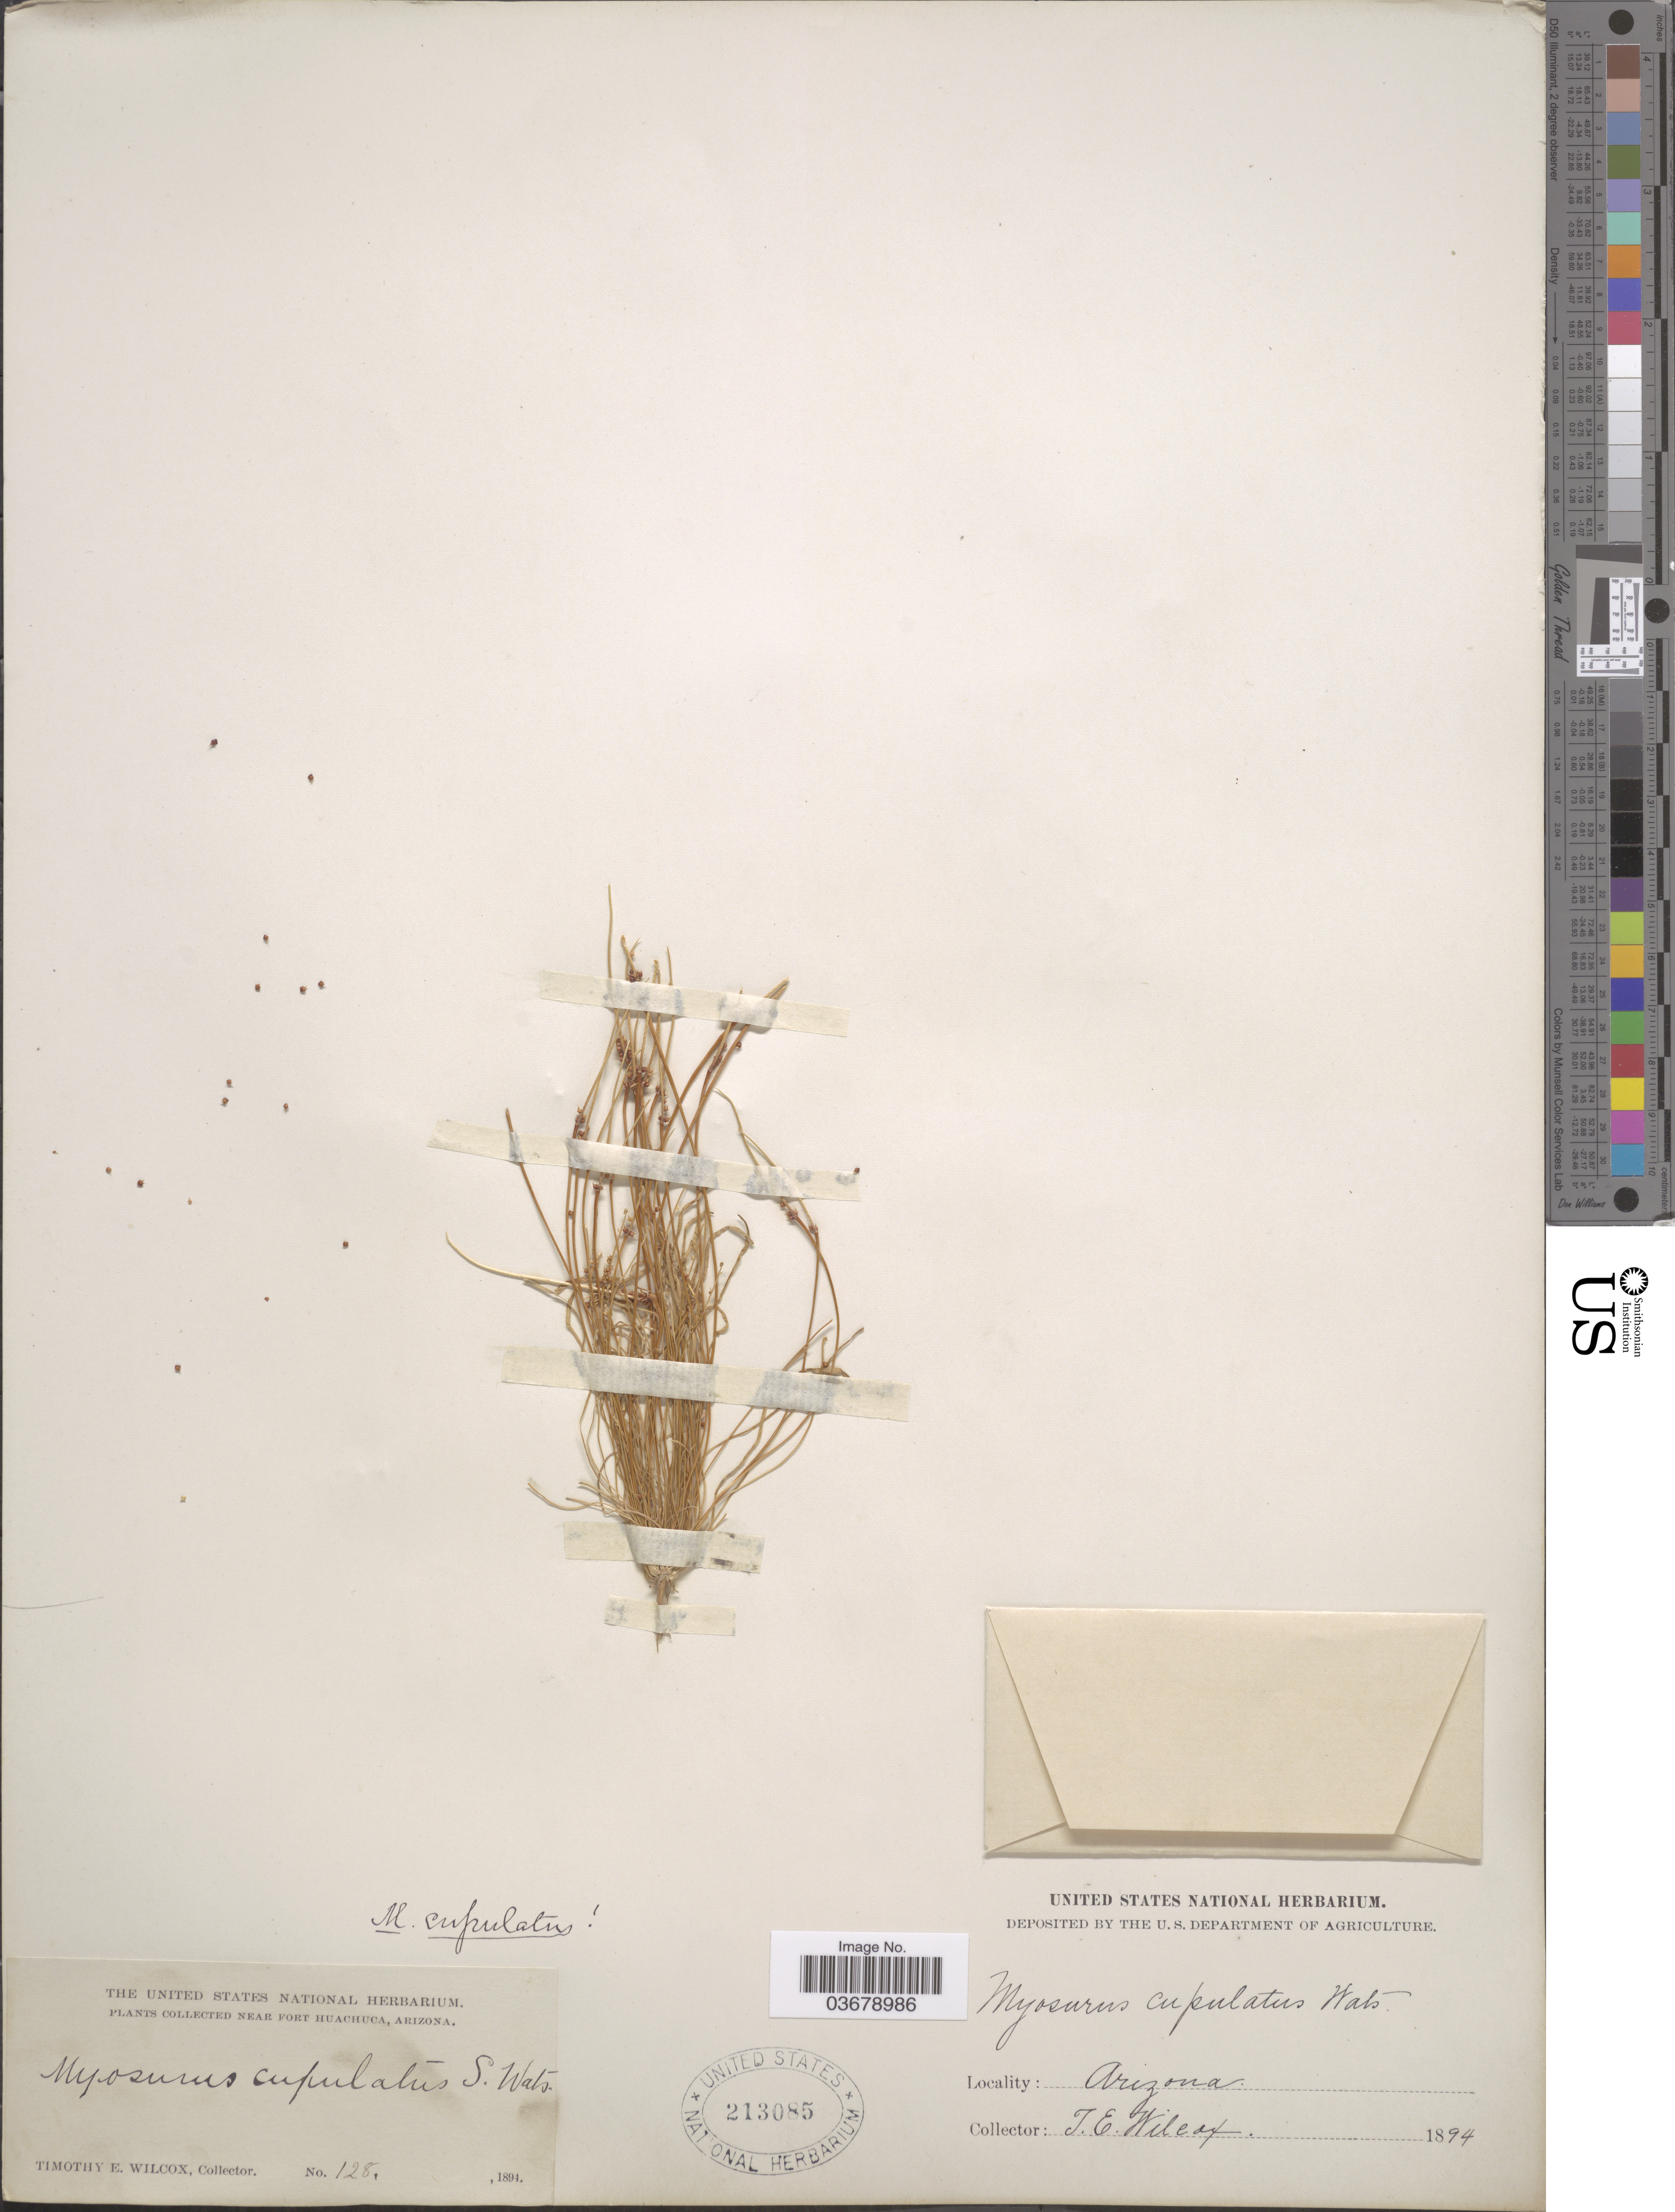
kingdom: Plantae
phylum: Tracheophyta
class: Magnoliopsida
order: Ranunculales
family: Ranunculaceae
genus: Myosurus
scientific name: Myosurus cupulatus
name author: S. Watson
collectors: T. E. Wilcox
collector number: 128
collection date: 1894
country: United States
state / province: Arizona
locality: Near Fort Huachuca.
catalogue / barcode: US 213085